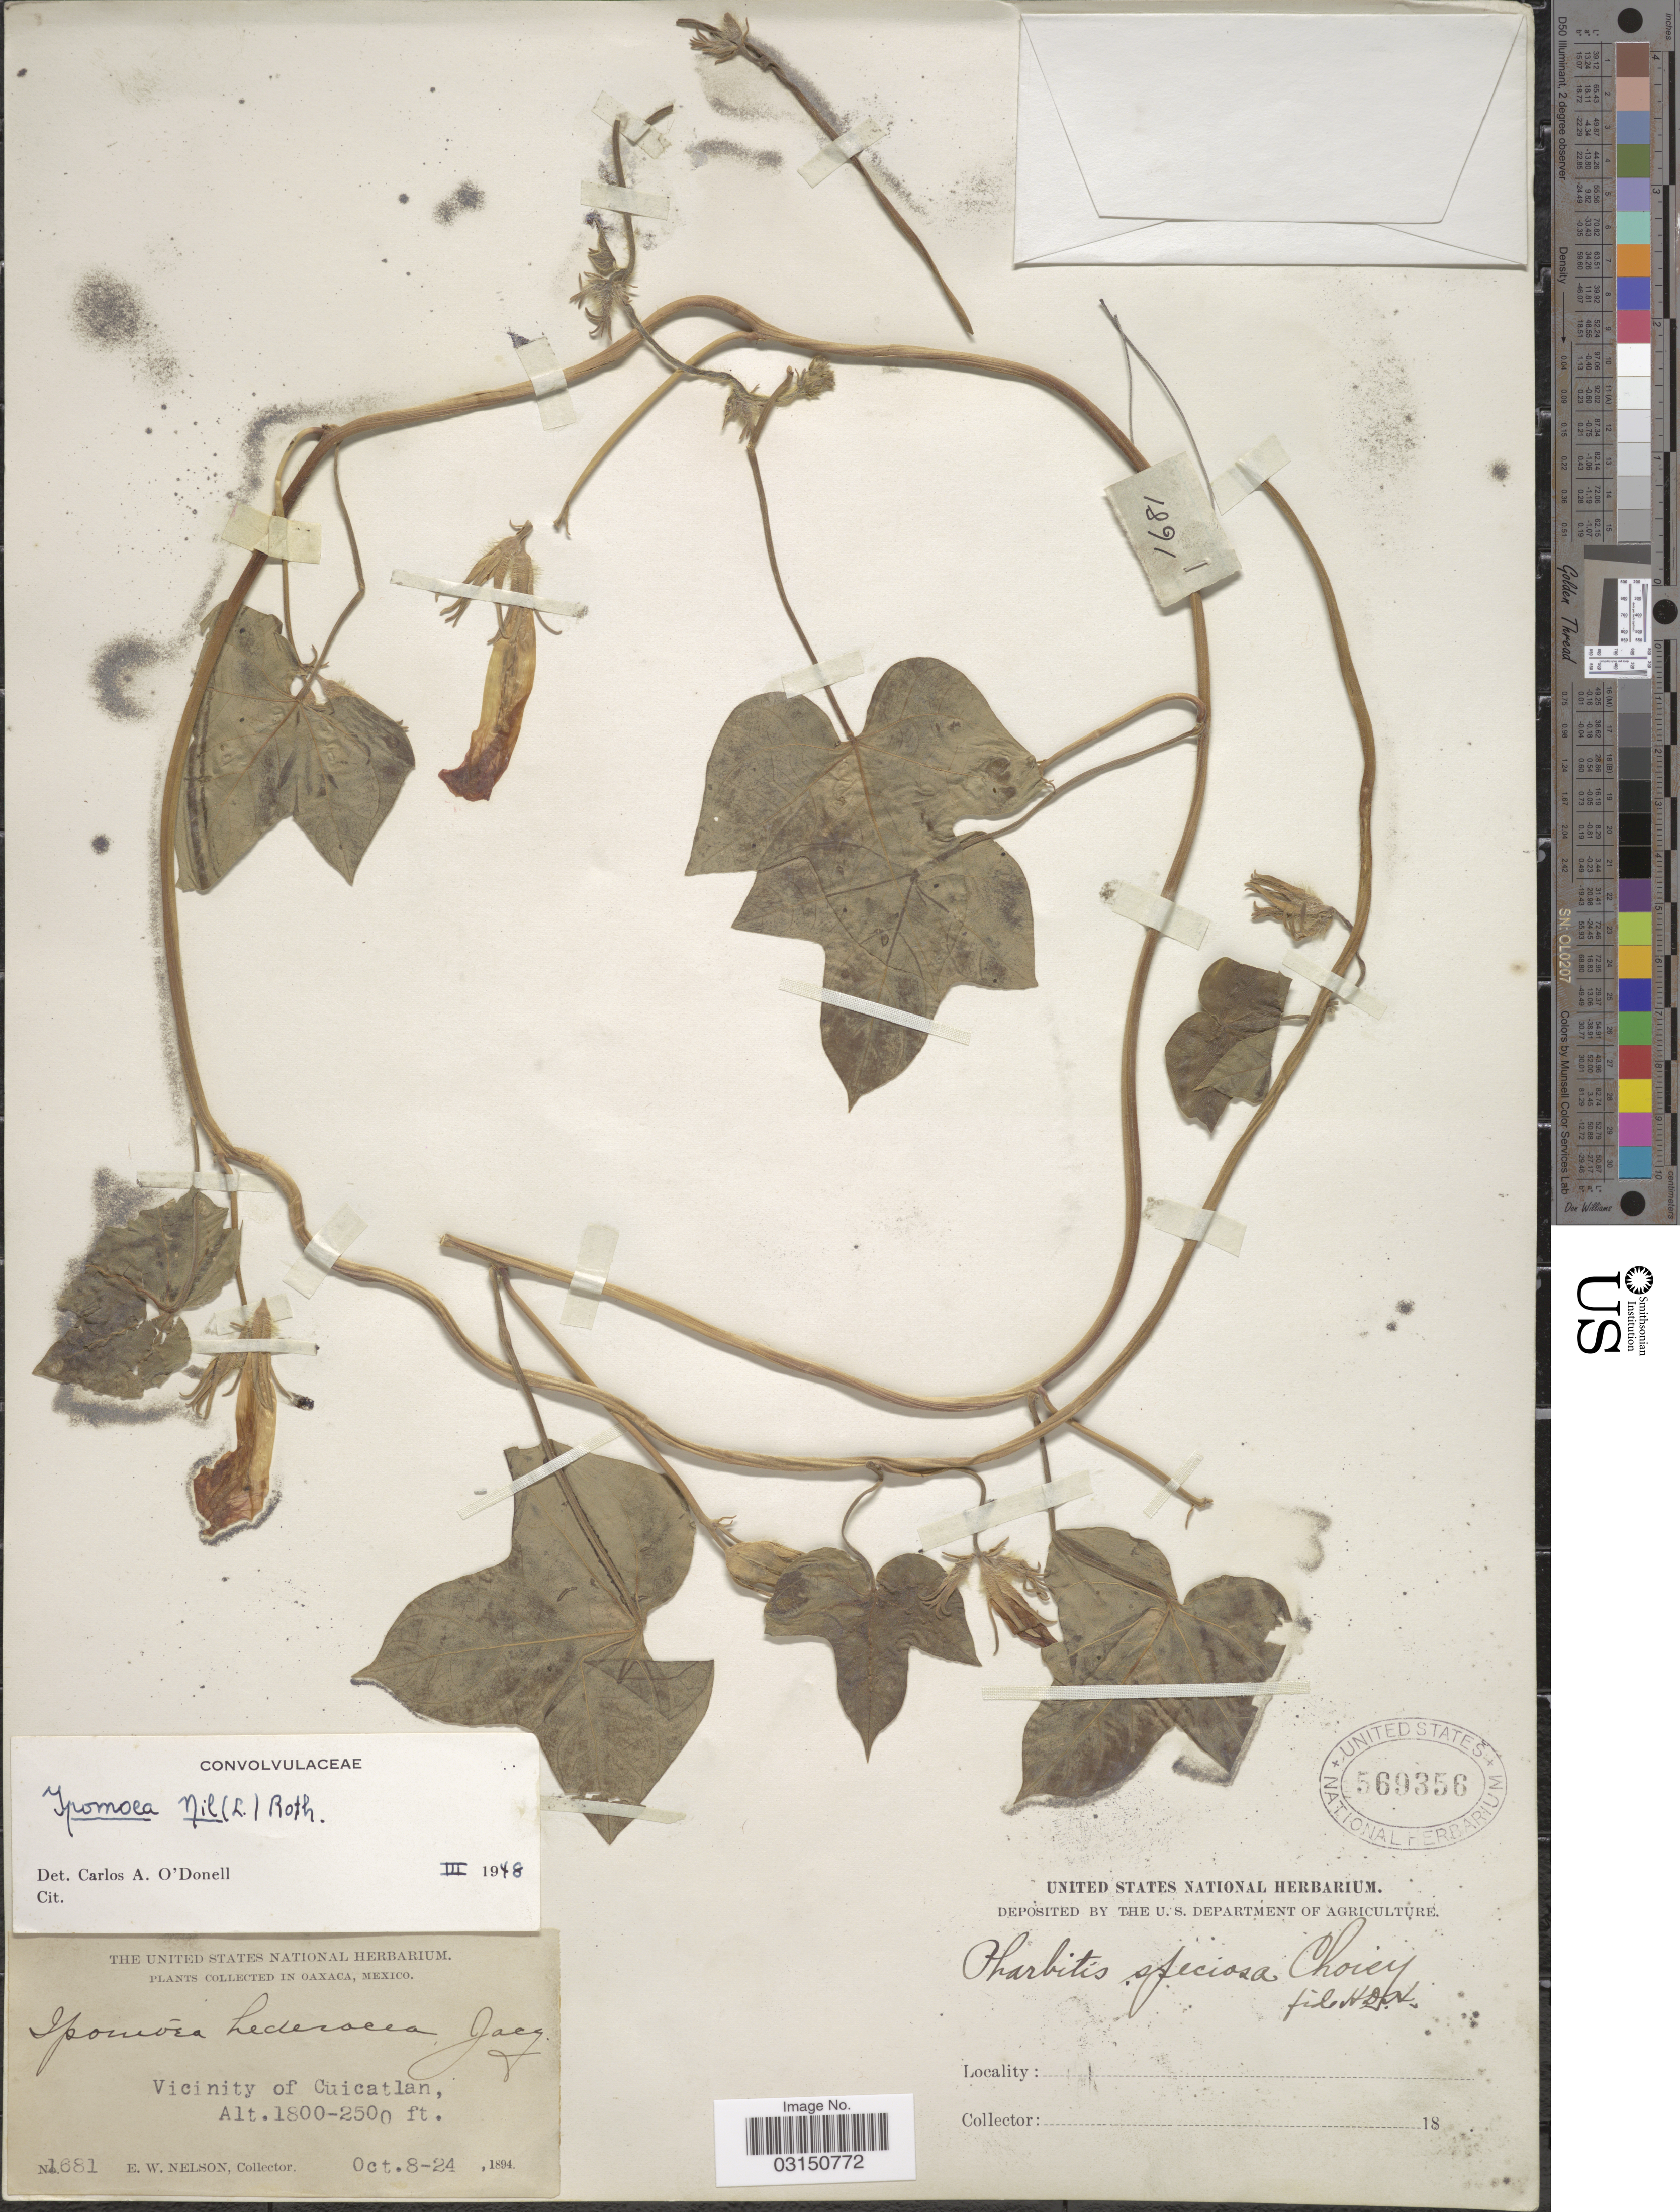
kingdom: Plantae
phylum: Tracheophyta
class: Magnoliopsida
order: Solanales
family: Convolvulaceae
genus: Ipomoea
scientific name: Ipomoea nil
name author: (L.) Roth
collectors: E. W. Nelson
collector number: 1681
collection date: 1894-10-08/1894-10-24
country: Mexico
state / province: Oaxaca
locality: Vicinity of Cuicatlan.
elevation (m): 549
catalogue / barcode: US 569356